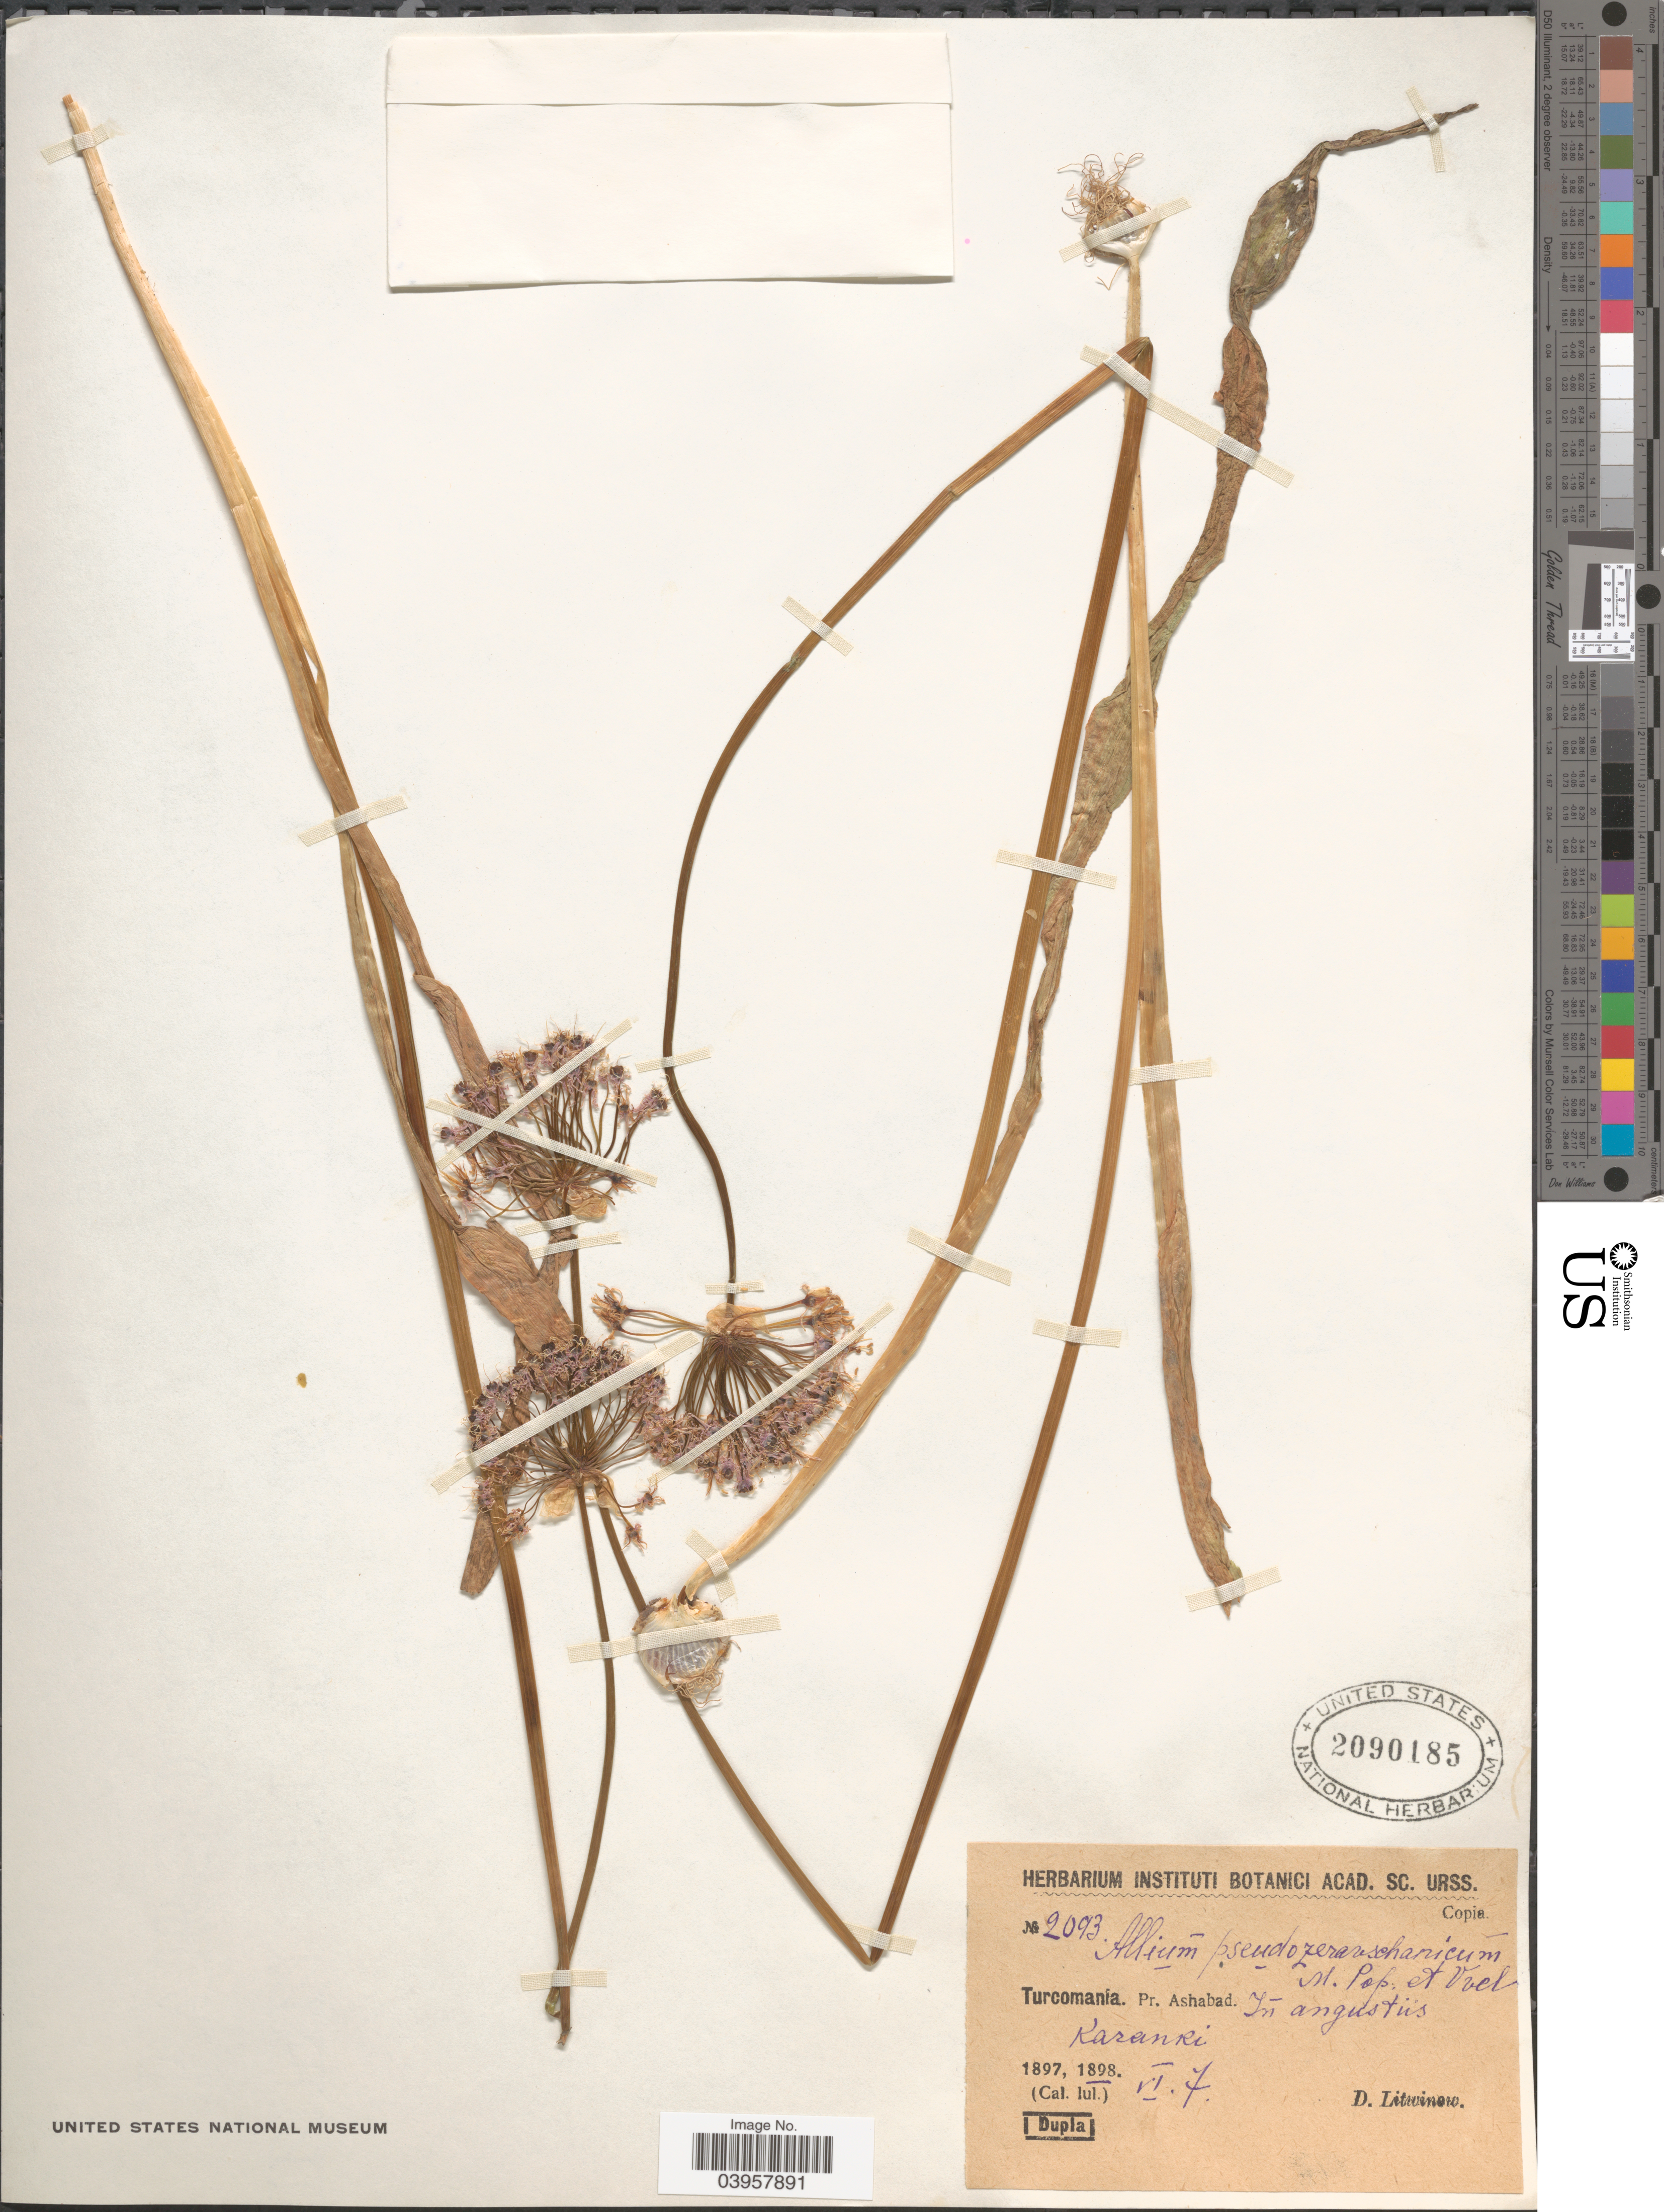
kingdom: Plantae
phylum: Tracheophyta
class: Liliopsida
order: Asparagales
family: Amaryllidaceae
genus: Allium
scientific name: Allium pseudozeranschanicum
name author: M. Pop. & Vved.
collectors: D. Litwinow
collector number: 2093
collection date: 1898-06-07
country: Turkmenistan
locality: Turcomania. Pr. Ashabad. In angustiis Karanki.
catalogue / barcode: US 2090185